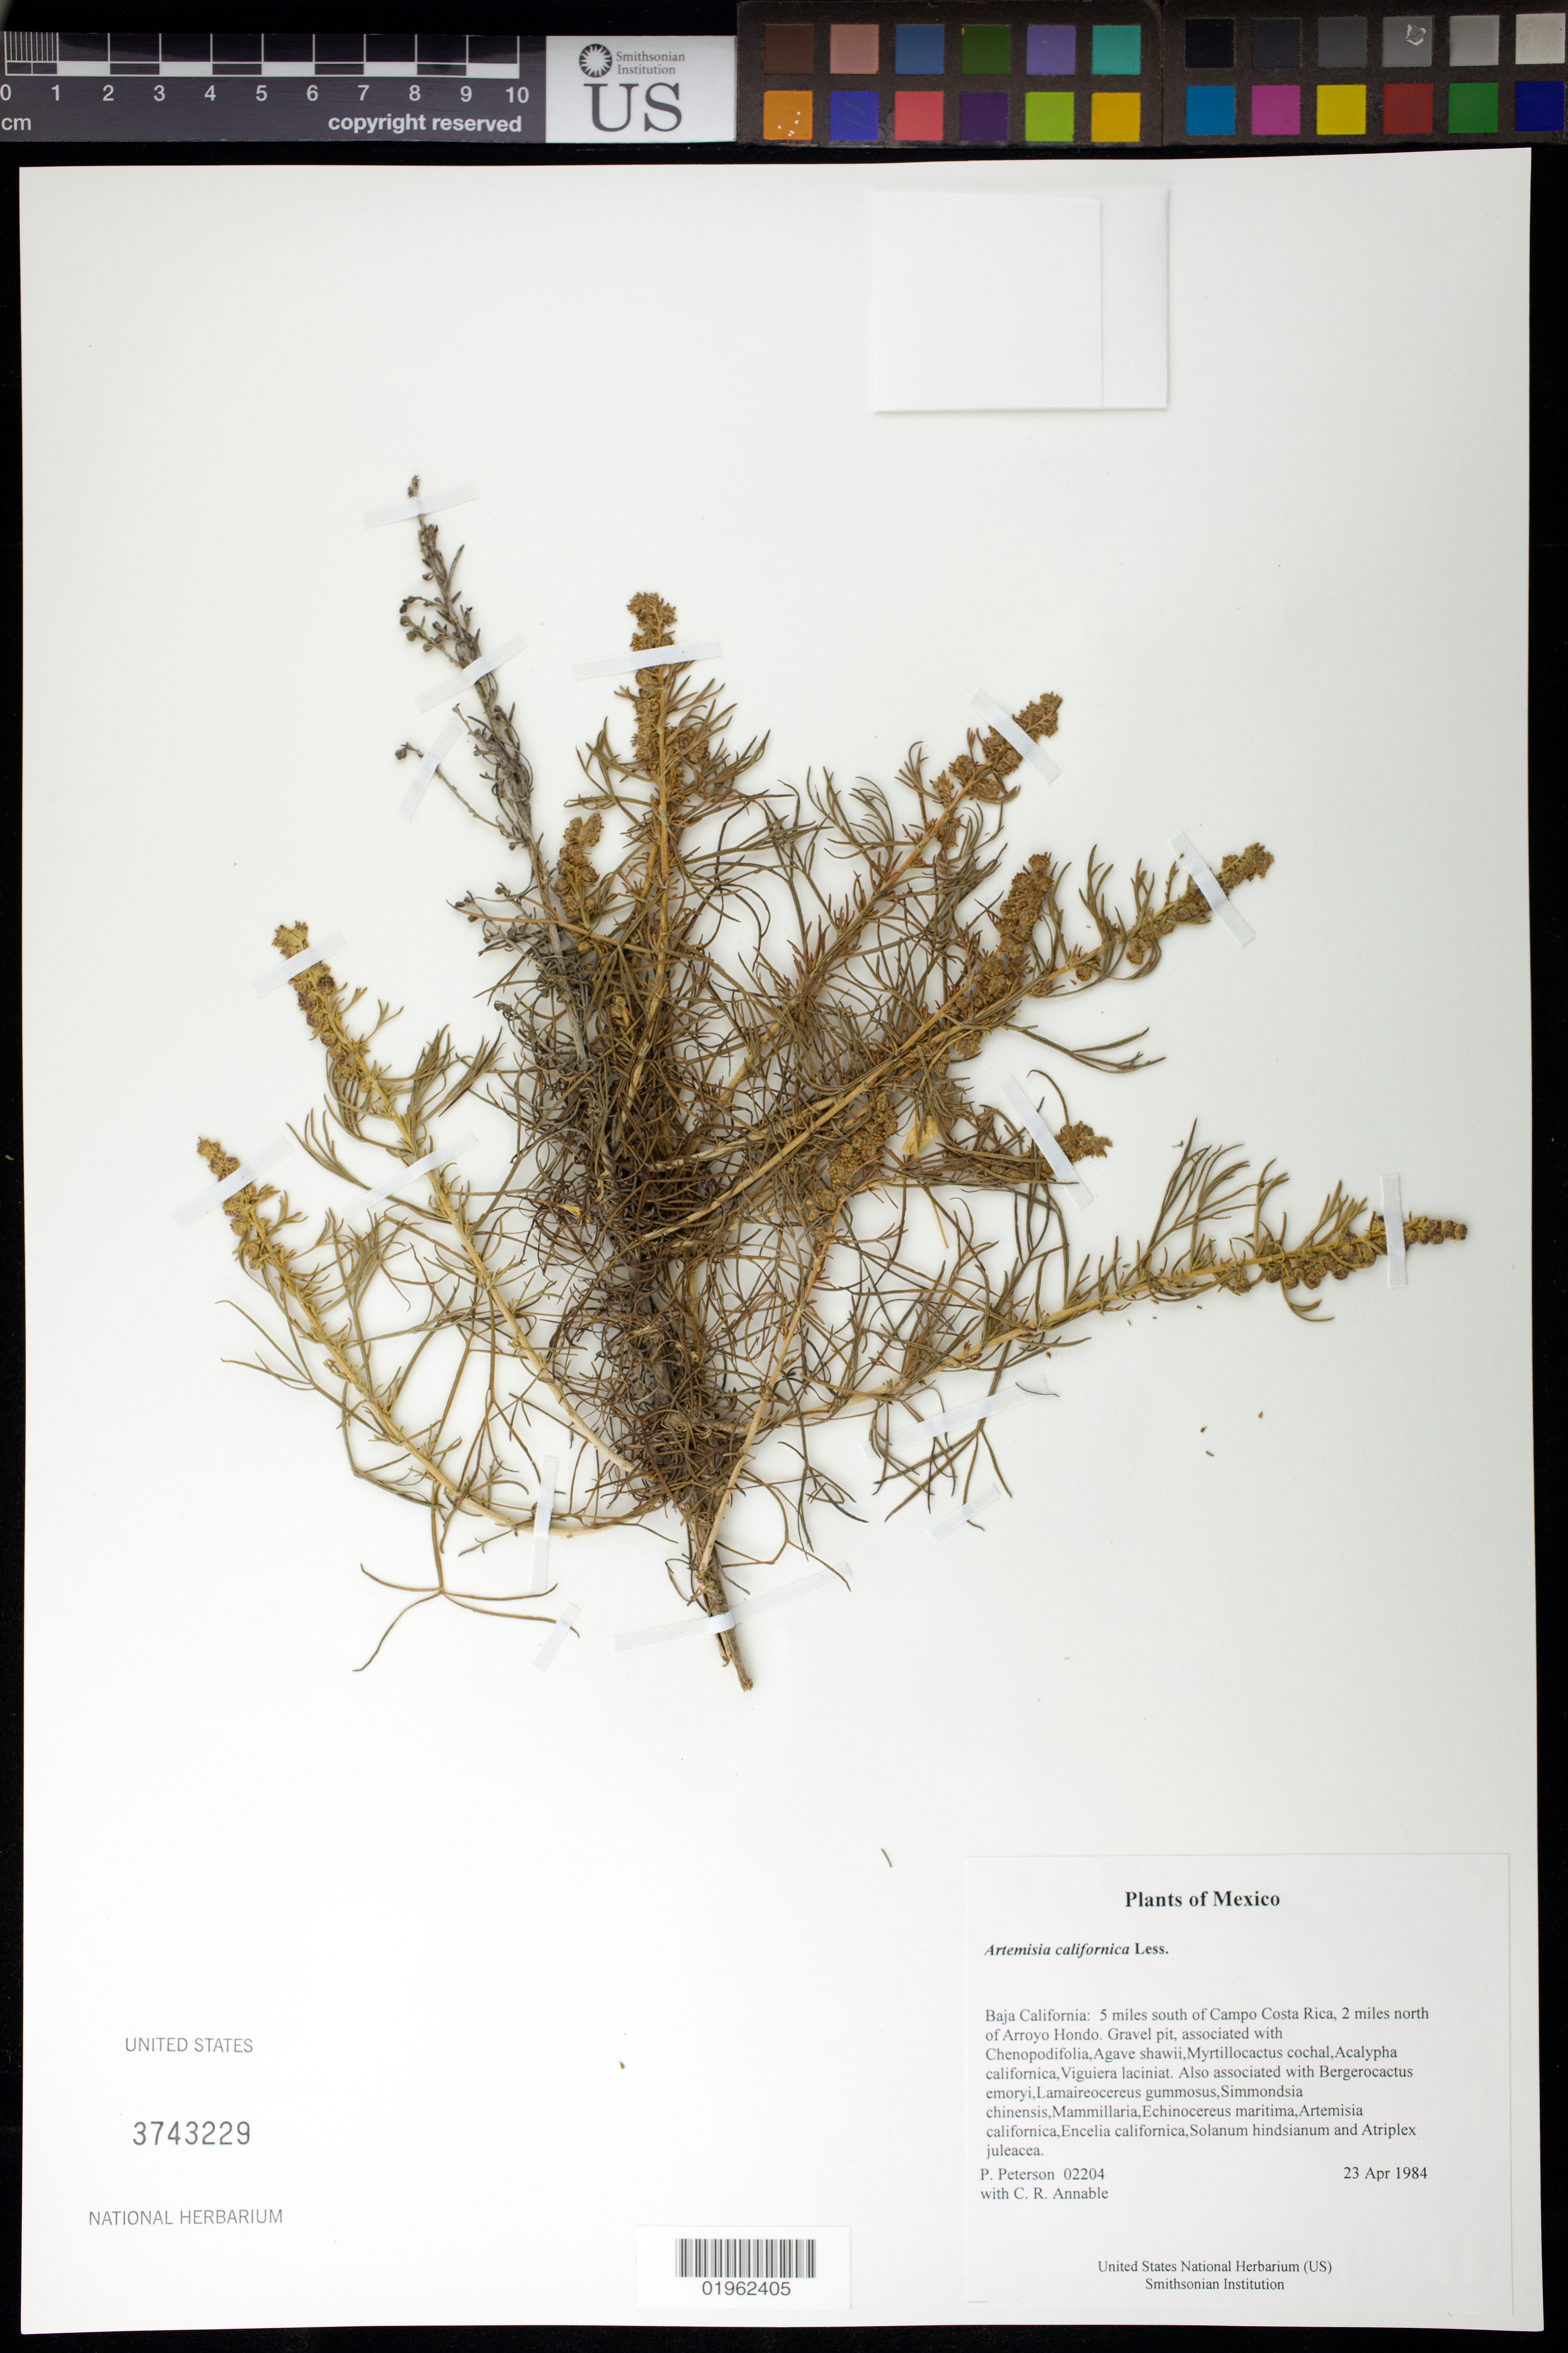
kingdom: Plantae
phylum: Tracheophyta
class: Magnoliopsida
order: Asterales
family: Asteraceae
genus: Artemisia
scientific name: Artemisia californica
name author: Less.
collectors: P. M. Peterson & C. R. Annable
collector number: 02204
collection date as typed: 23 Apr 1984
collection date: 1984-04-23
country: Mexico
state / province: Baja California Norte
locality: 5 miles south of Campo Costa Rica, 2 miles north of Arroyo Hondo.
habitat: Gravel pit, associated with Chenopodifolia,Agave shawii,Myrtillocactus cochal,Acalypha californica,Viguiera laciniat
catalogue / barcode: US 3743229